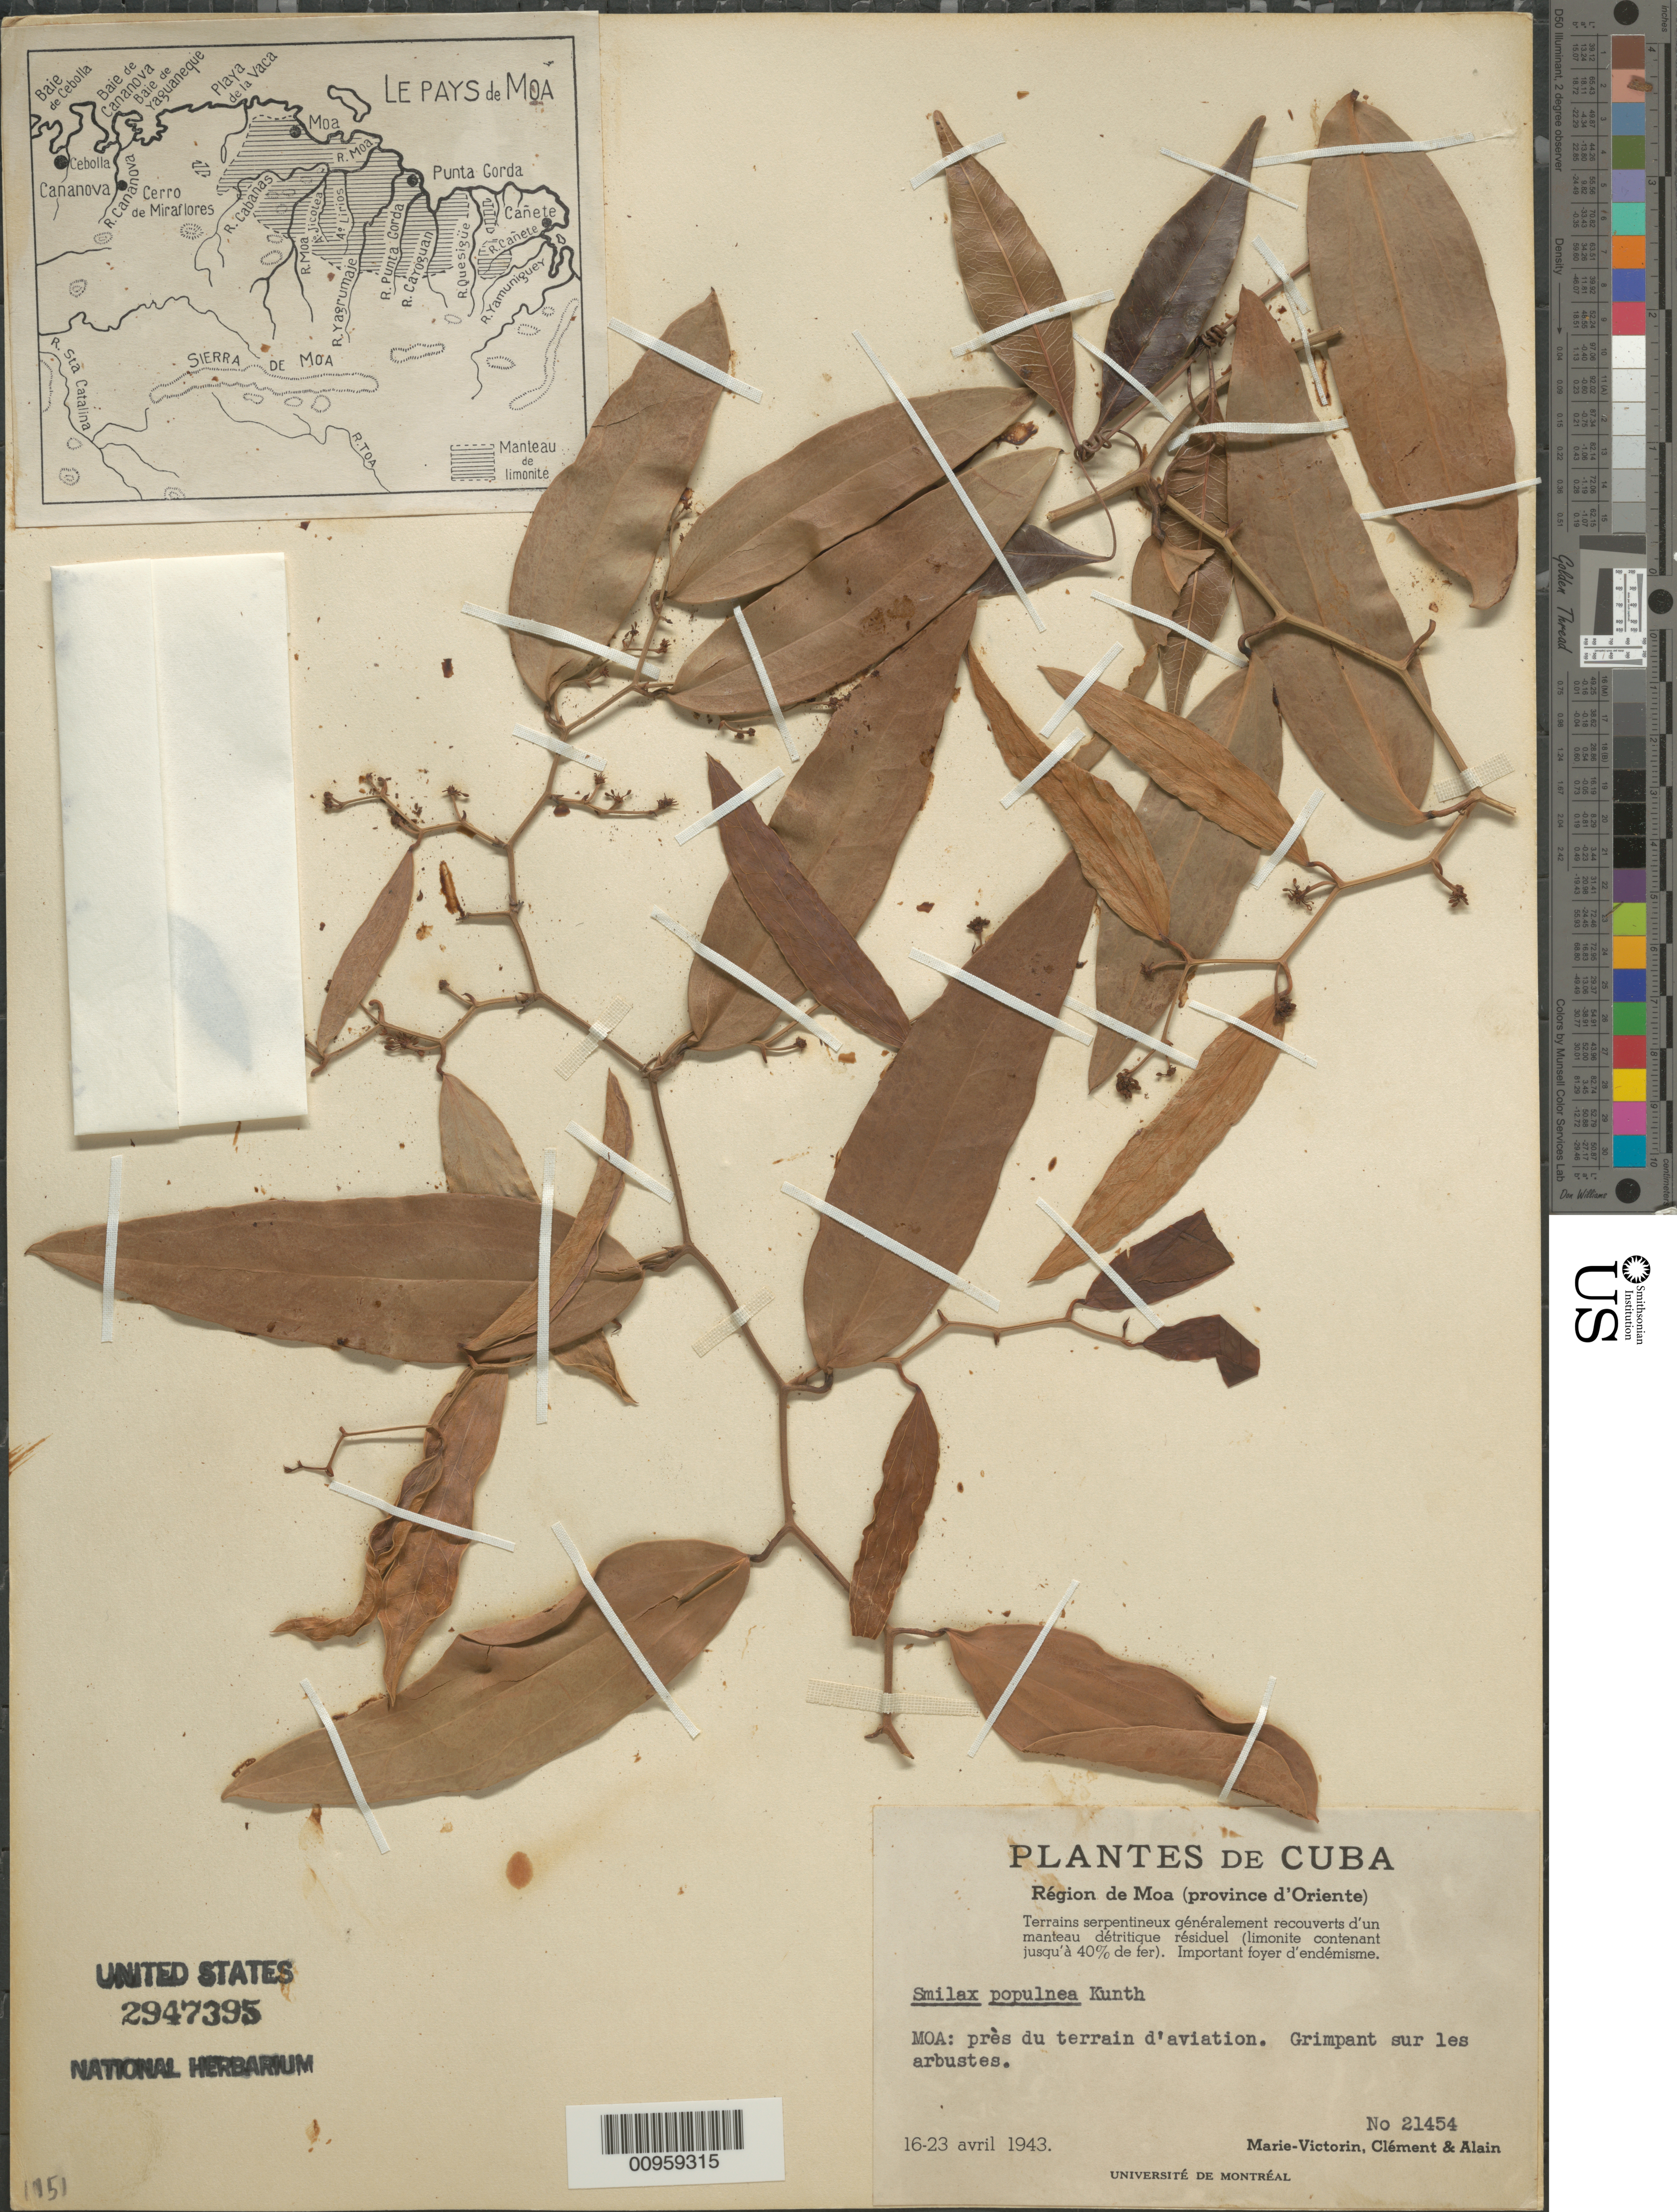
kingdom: Plantae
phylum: Tracheophyta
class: Liliopsida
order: Liliales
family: Smilacaceae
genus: Smilax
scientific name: Smilax populnea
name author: Kunth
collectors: F. Victorin, -- Clemente & A. H. Liogier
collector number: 21454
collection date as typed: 16 Apr 1943 to 23 Apr 1943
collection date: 1943-04-16/1943-04-23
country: Cuba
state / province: Holguín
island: Cuba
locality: Moa, prés du terrain d'aviation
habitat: Grimpant sur les arbustes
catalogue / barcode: US 2947395